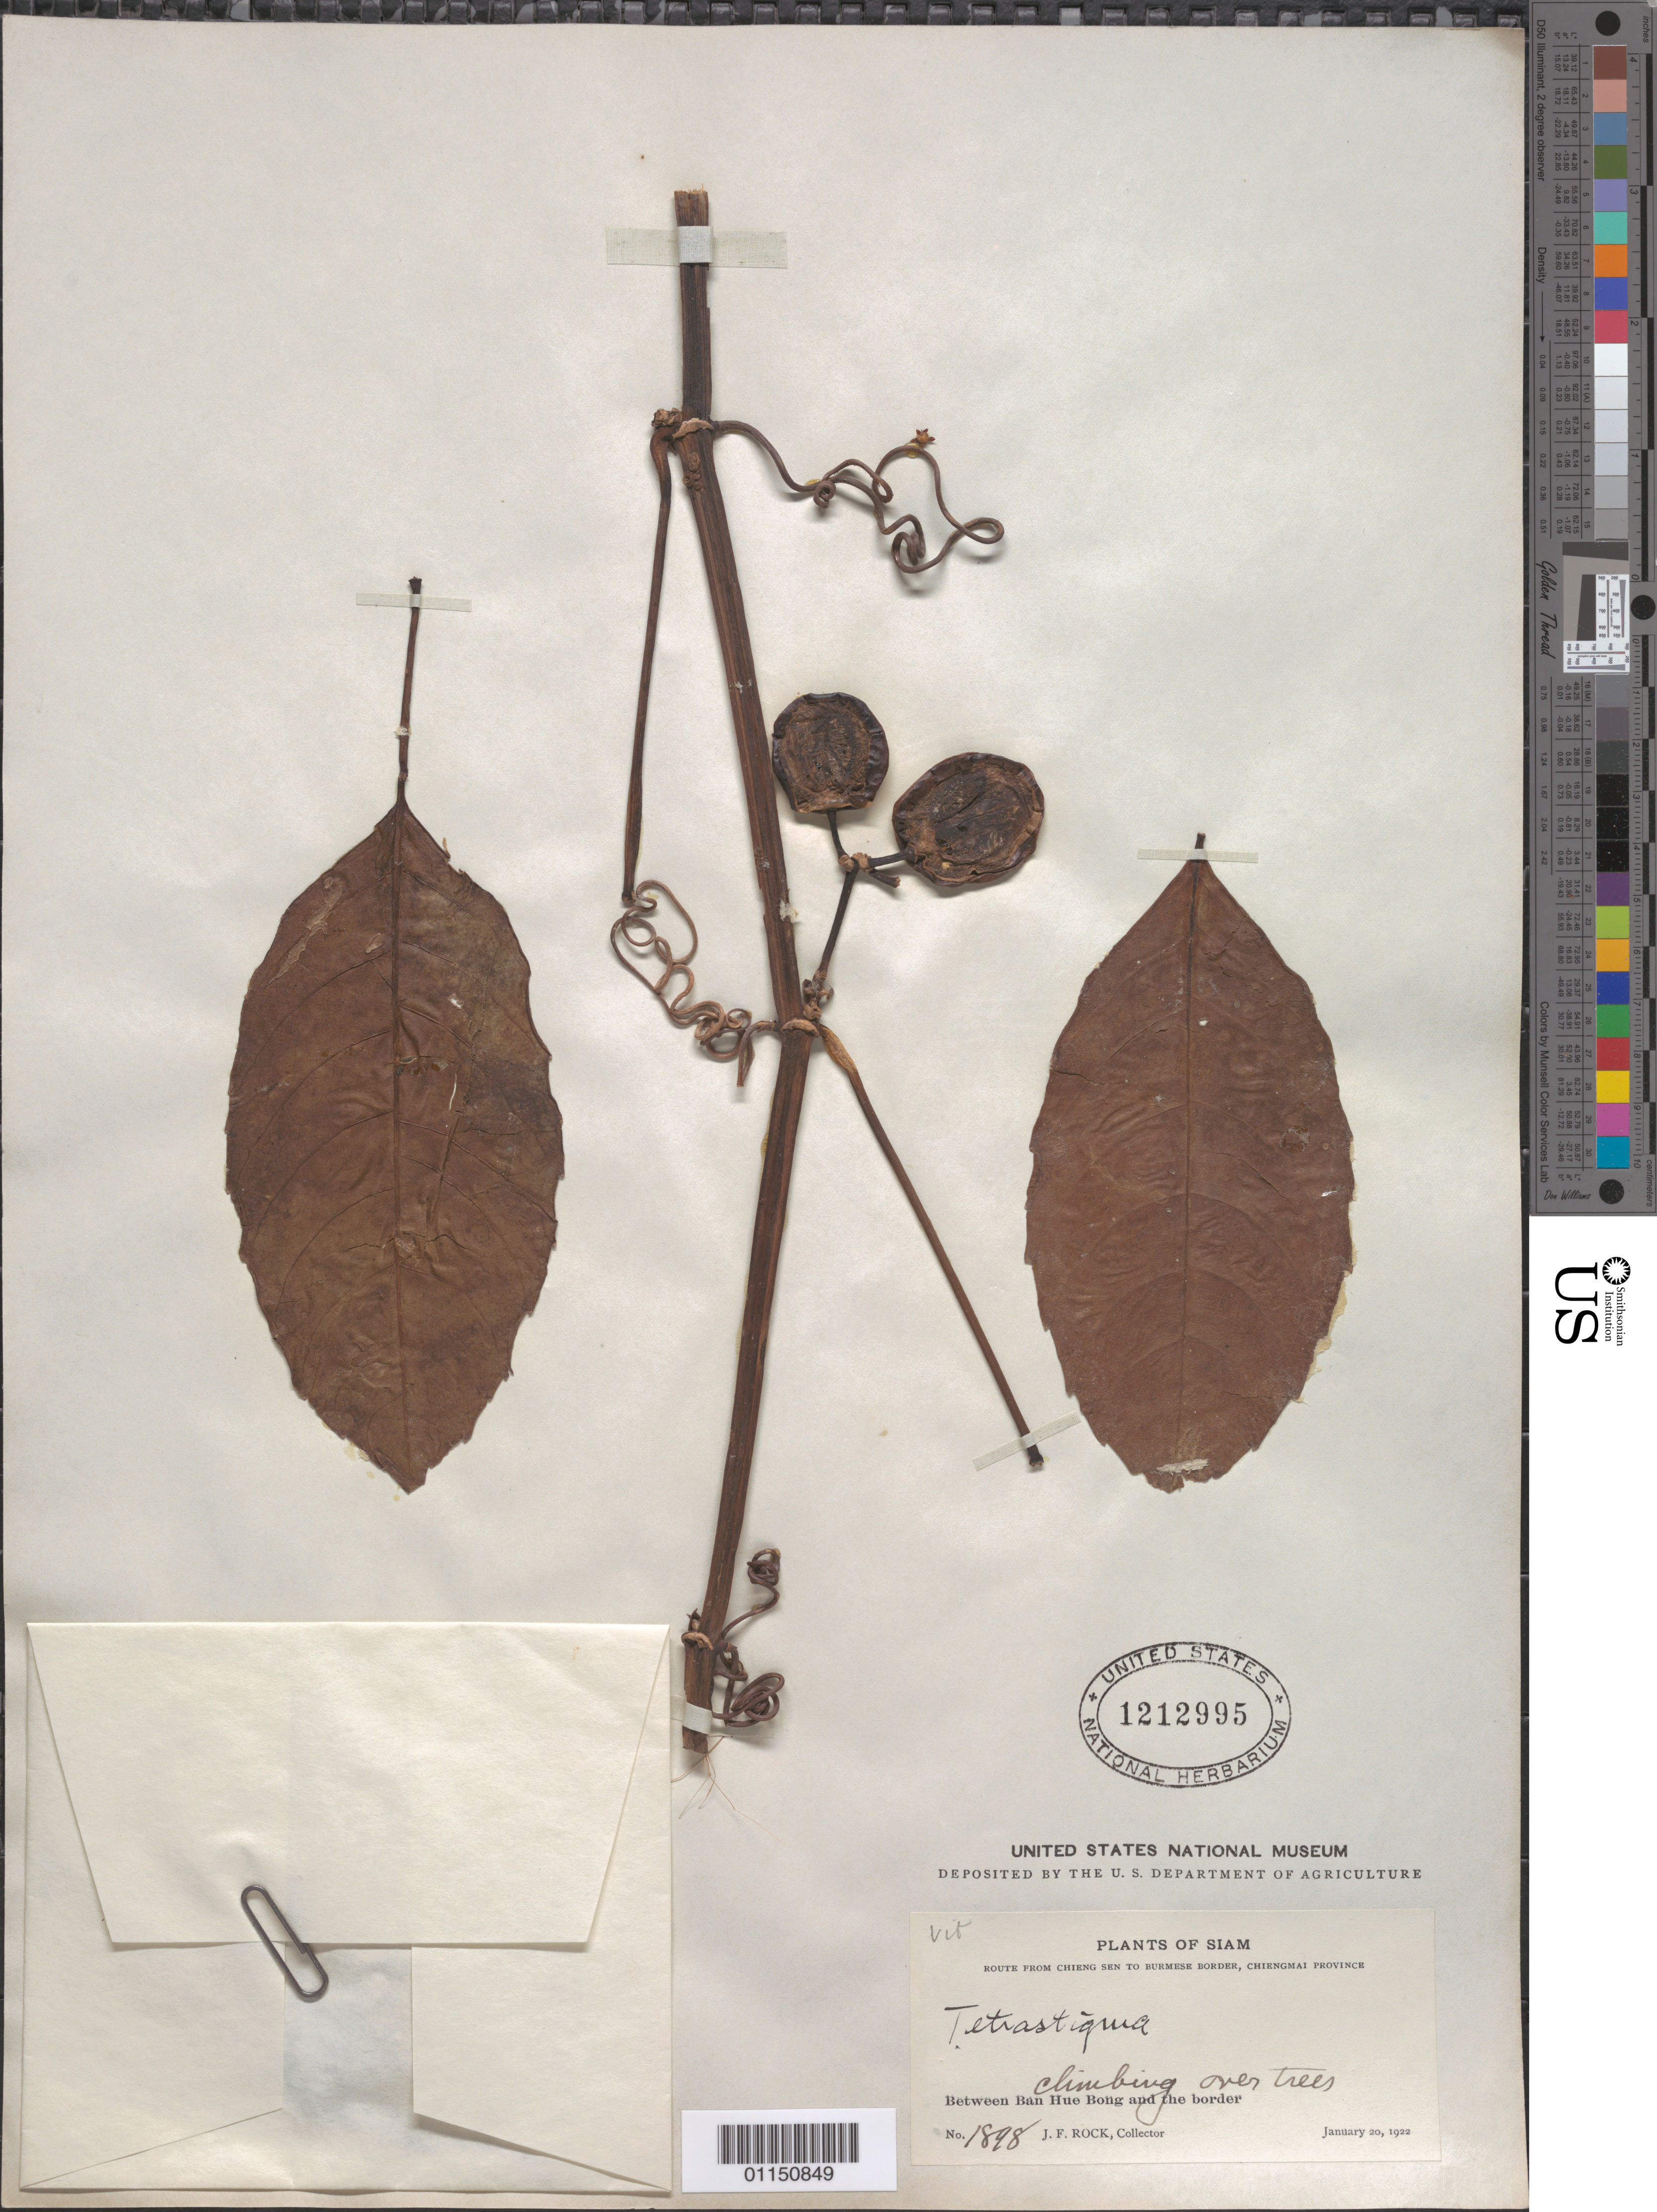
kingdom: Plantae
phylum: Tracheophyta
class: Magnoliopsida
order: Vitales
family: Vitaceae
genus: Tetrastigma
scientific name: Tetrastigma sp.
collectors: J. F. Rock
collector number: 1898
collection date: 1922-01-20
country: Thailand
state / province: Chiang Mai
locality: Between Ban Hue Bong and the border.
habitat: Climbing over trees.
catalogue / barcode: US 1212995